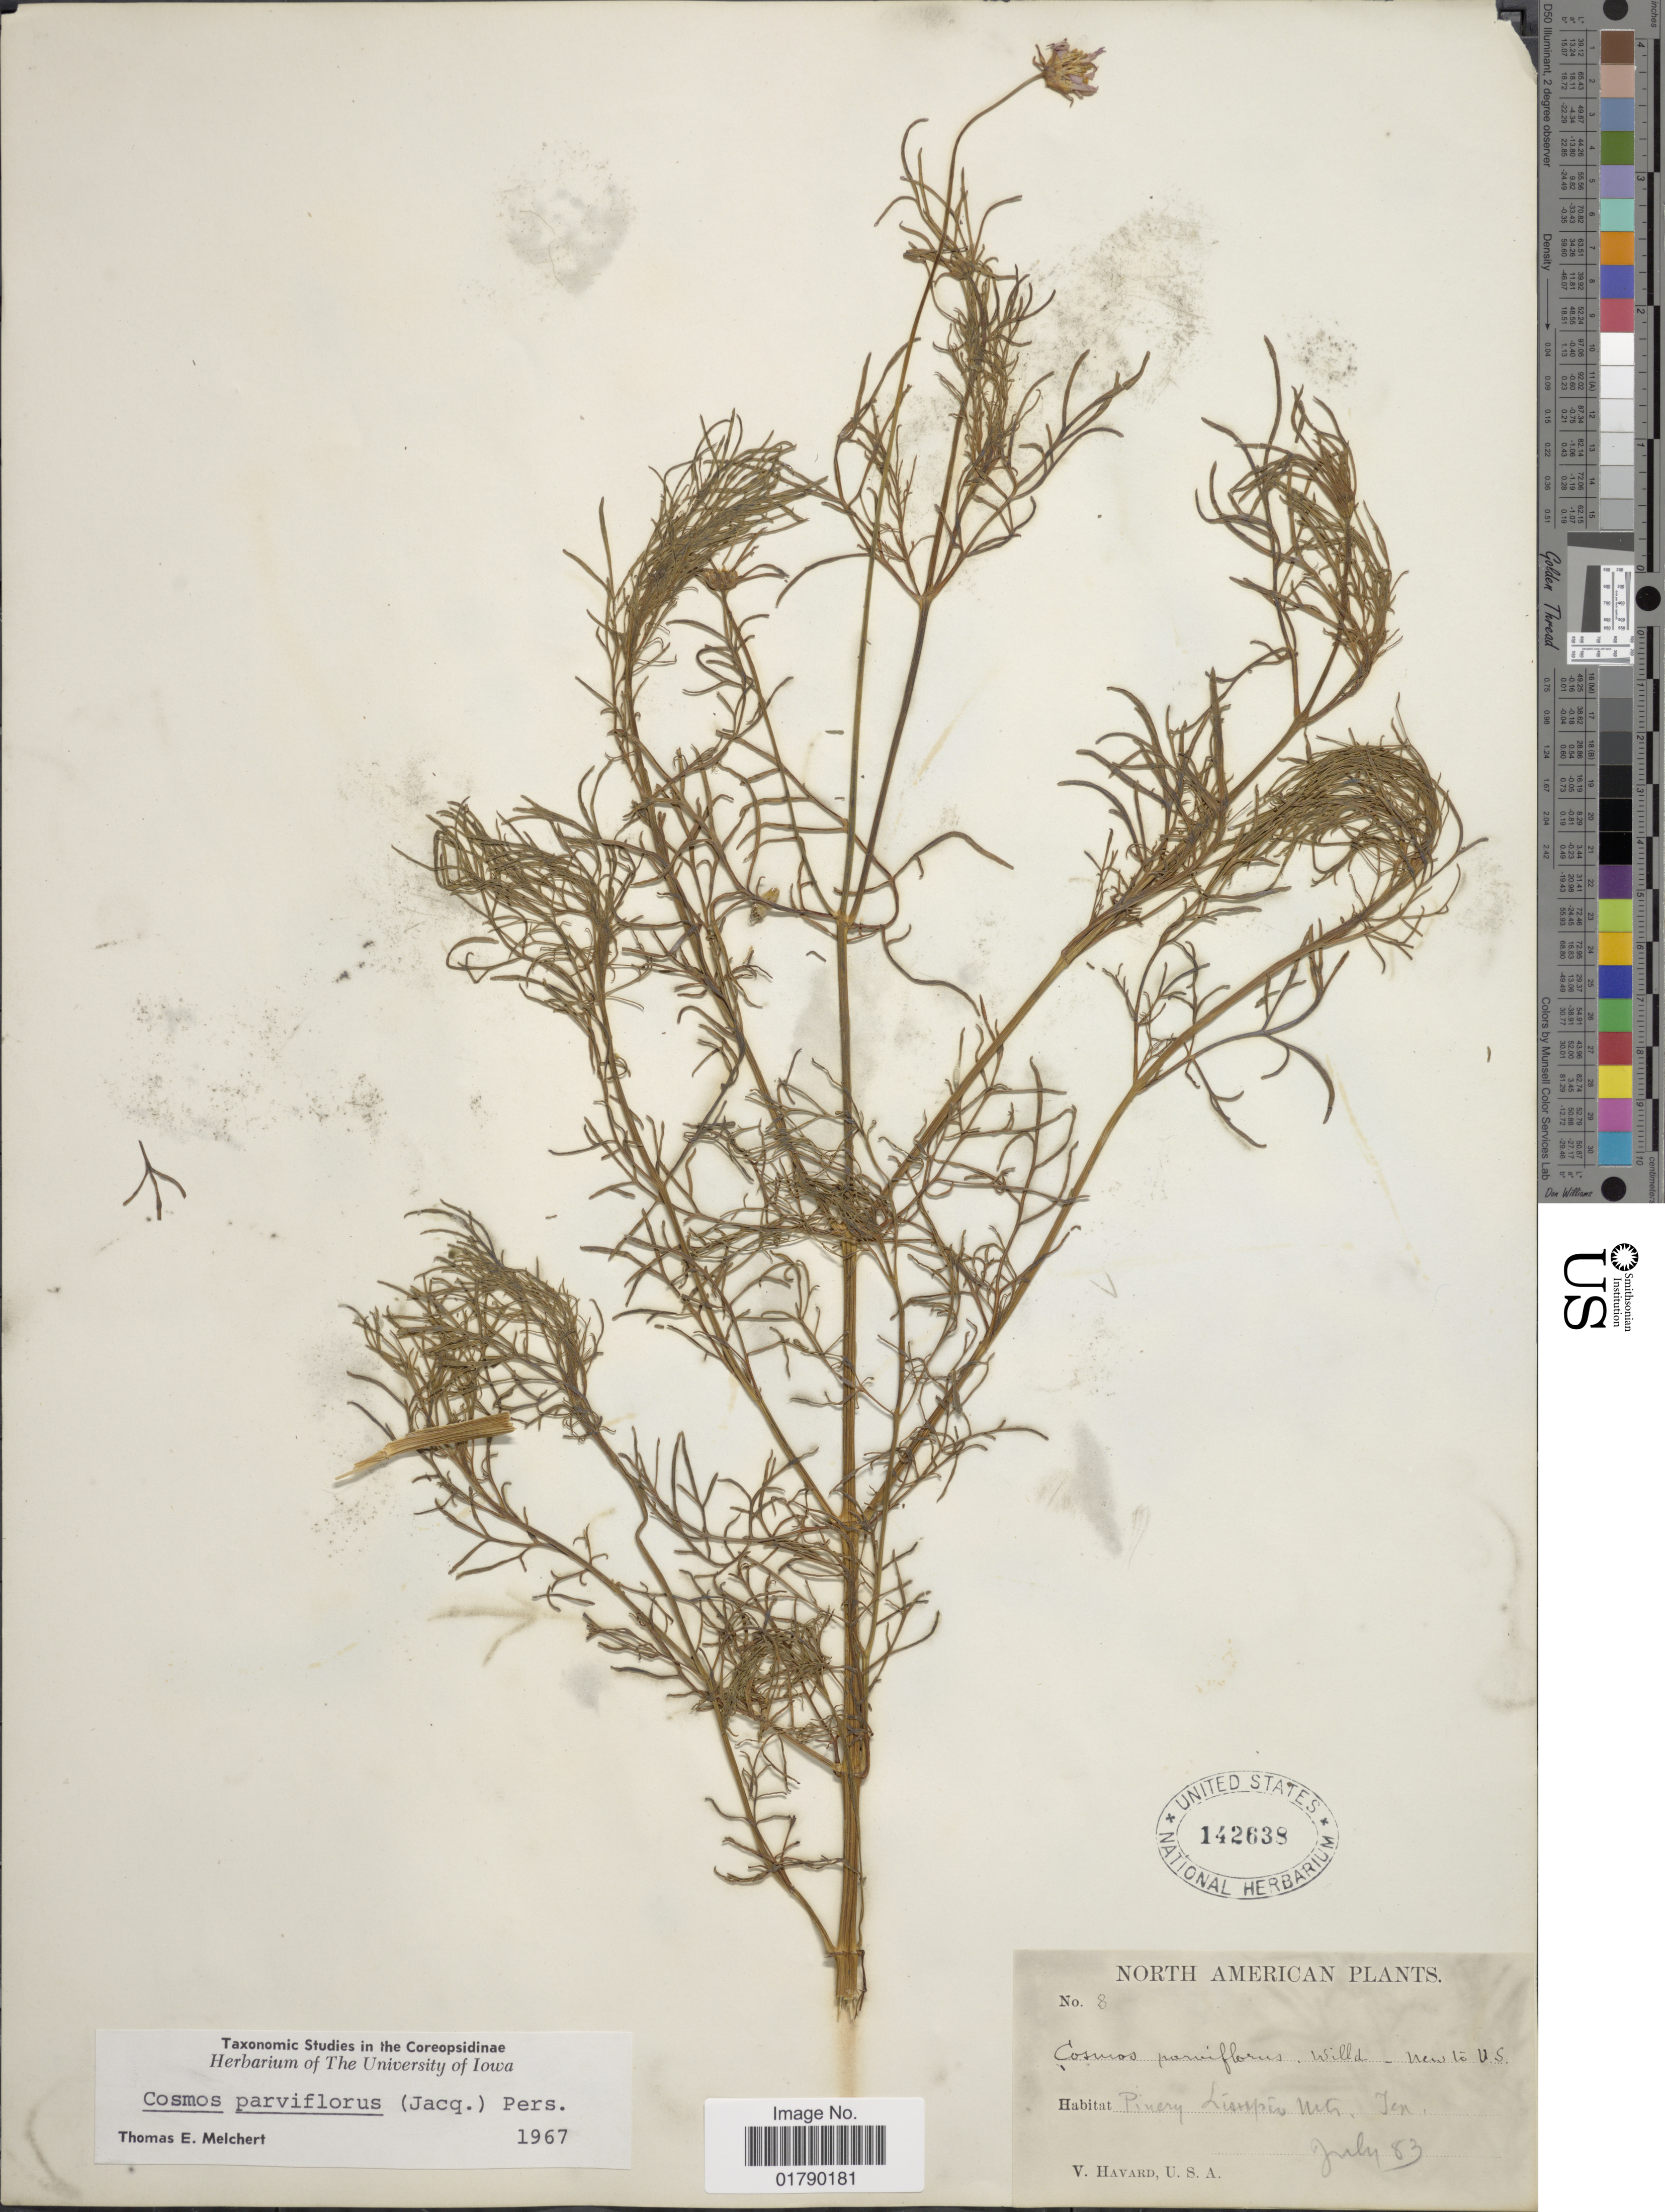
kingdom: Plantae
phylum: Tracheophyta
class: Magnoliopsida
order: Asterales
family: Asteraceae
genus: Cosmos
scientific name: Cosmos parviflorus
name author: (Jacq.) Pers.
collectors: V. Havard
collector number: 8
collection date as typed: Transcribed d/m/y: /7/83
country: United States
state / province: Texas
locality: North America, Pinery Lionpio Mts.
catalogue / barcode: US 142638